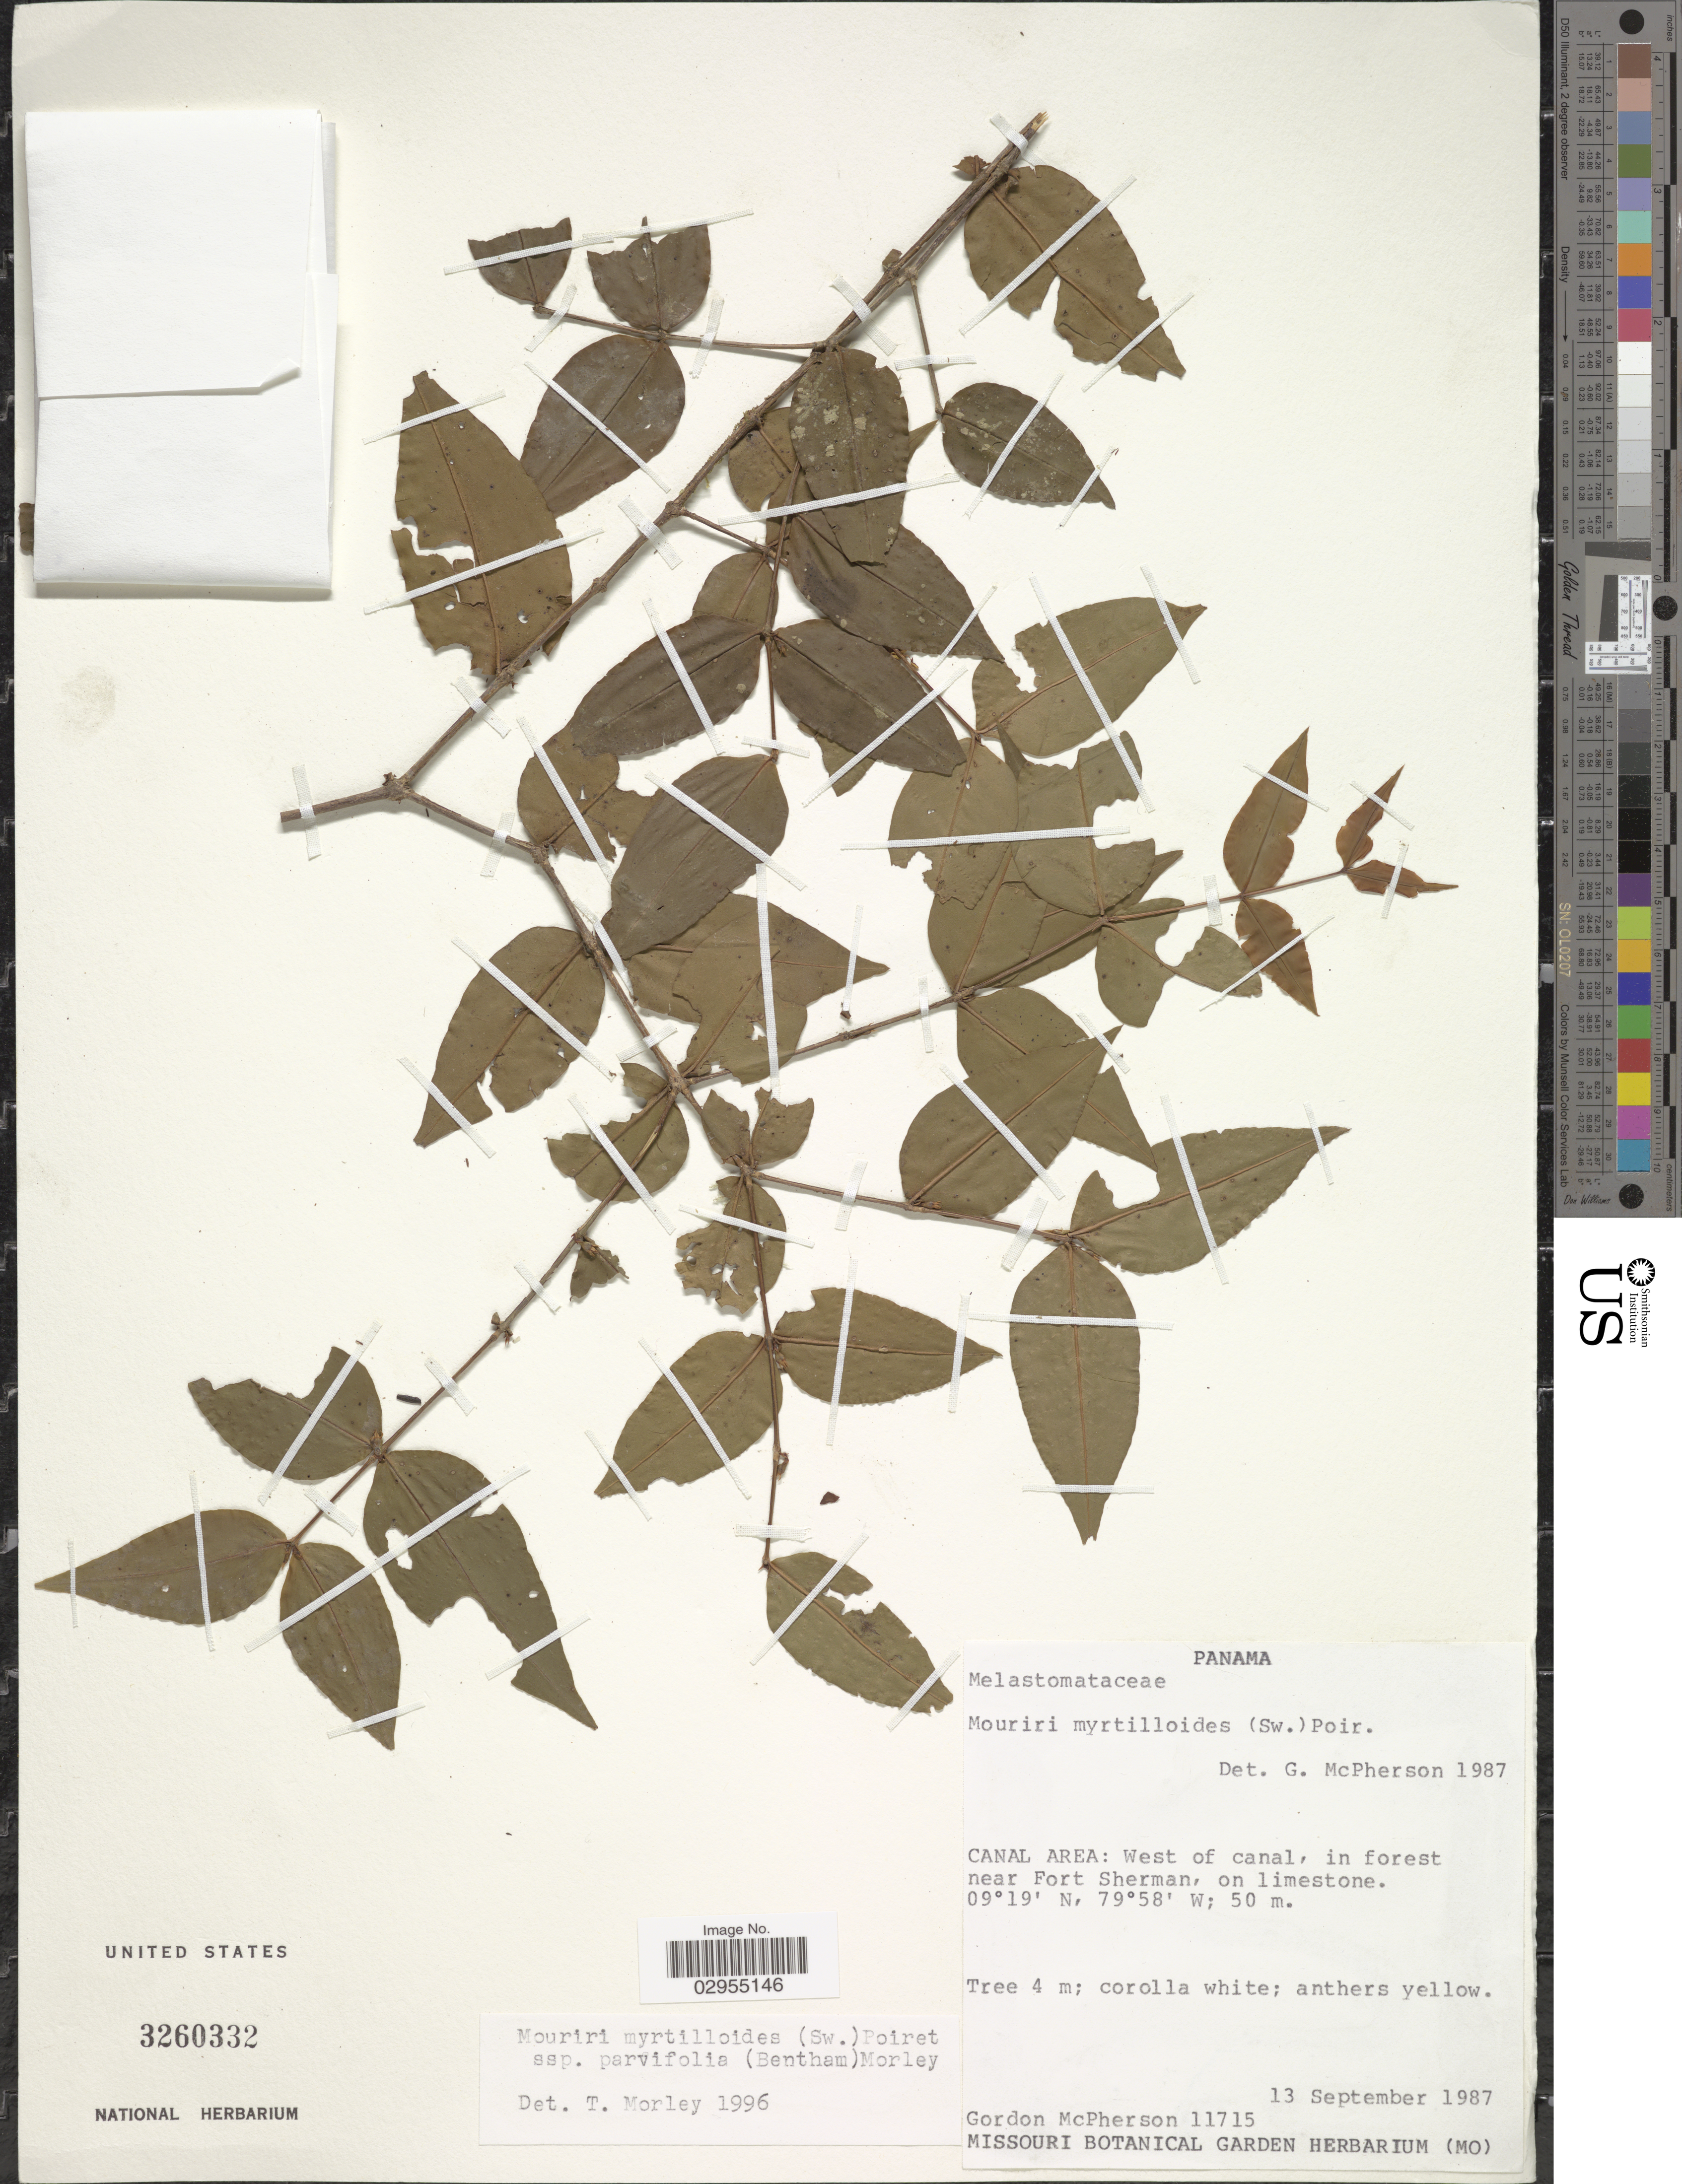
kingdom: Plantae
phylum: Tracheophyta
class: Magnoliopsida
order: Myrtales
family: Melastomataceae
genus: Mouriri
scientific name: Mouriri parvifolia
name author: Benth.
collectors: G. D. McPherson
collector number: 11715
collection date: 1987-09-13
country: Panama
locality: Canal Area: West of canal, in forest near Fort Sherman, on limestone.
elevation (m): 50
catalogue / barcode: US 3260332